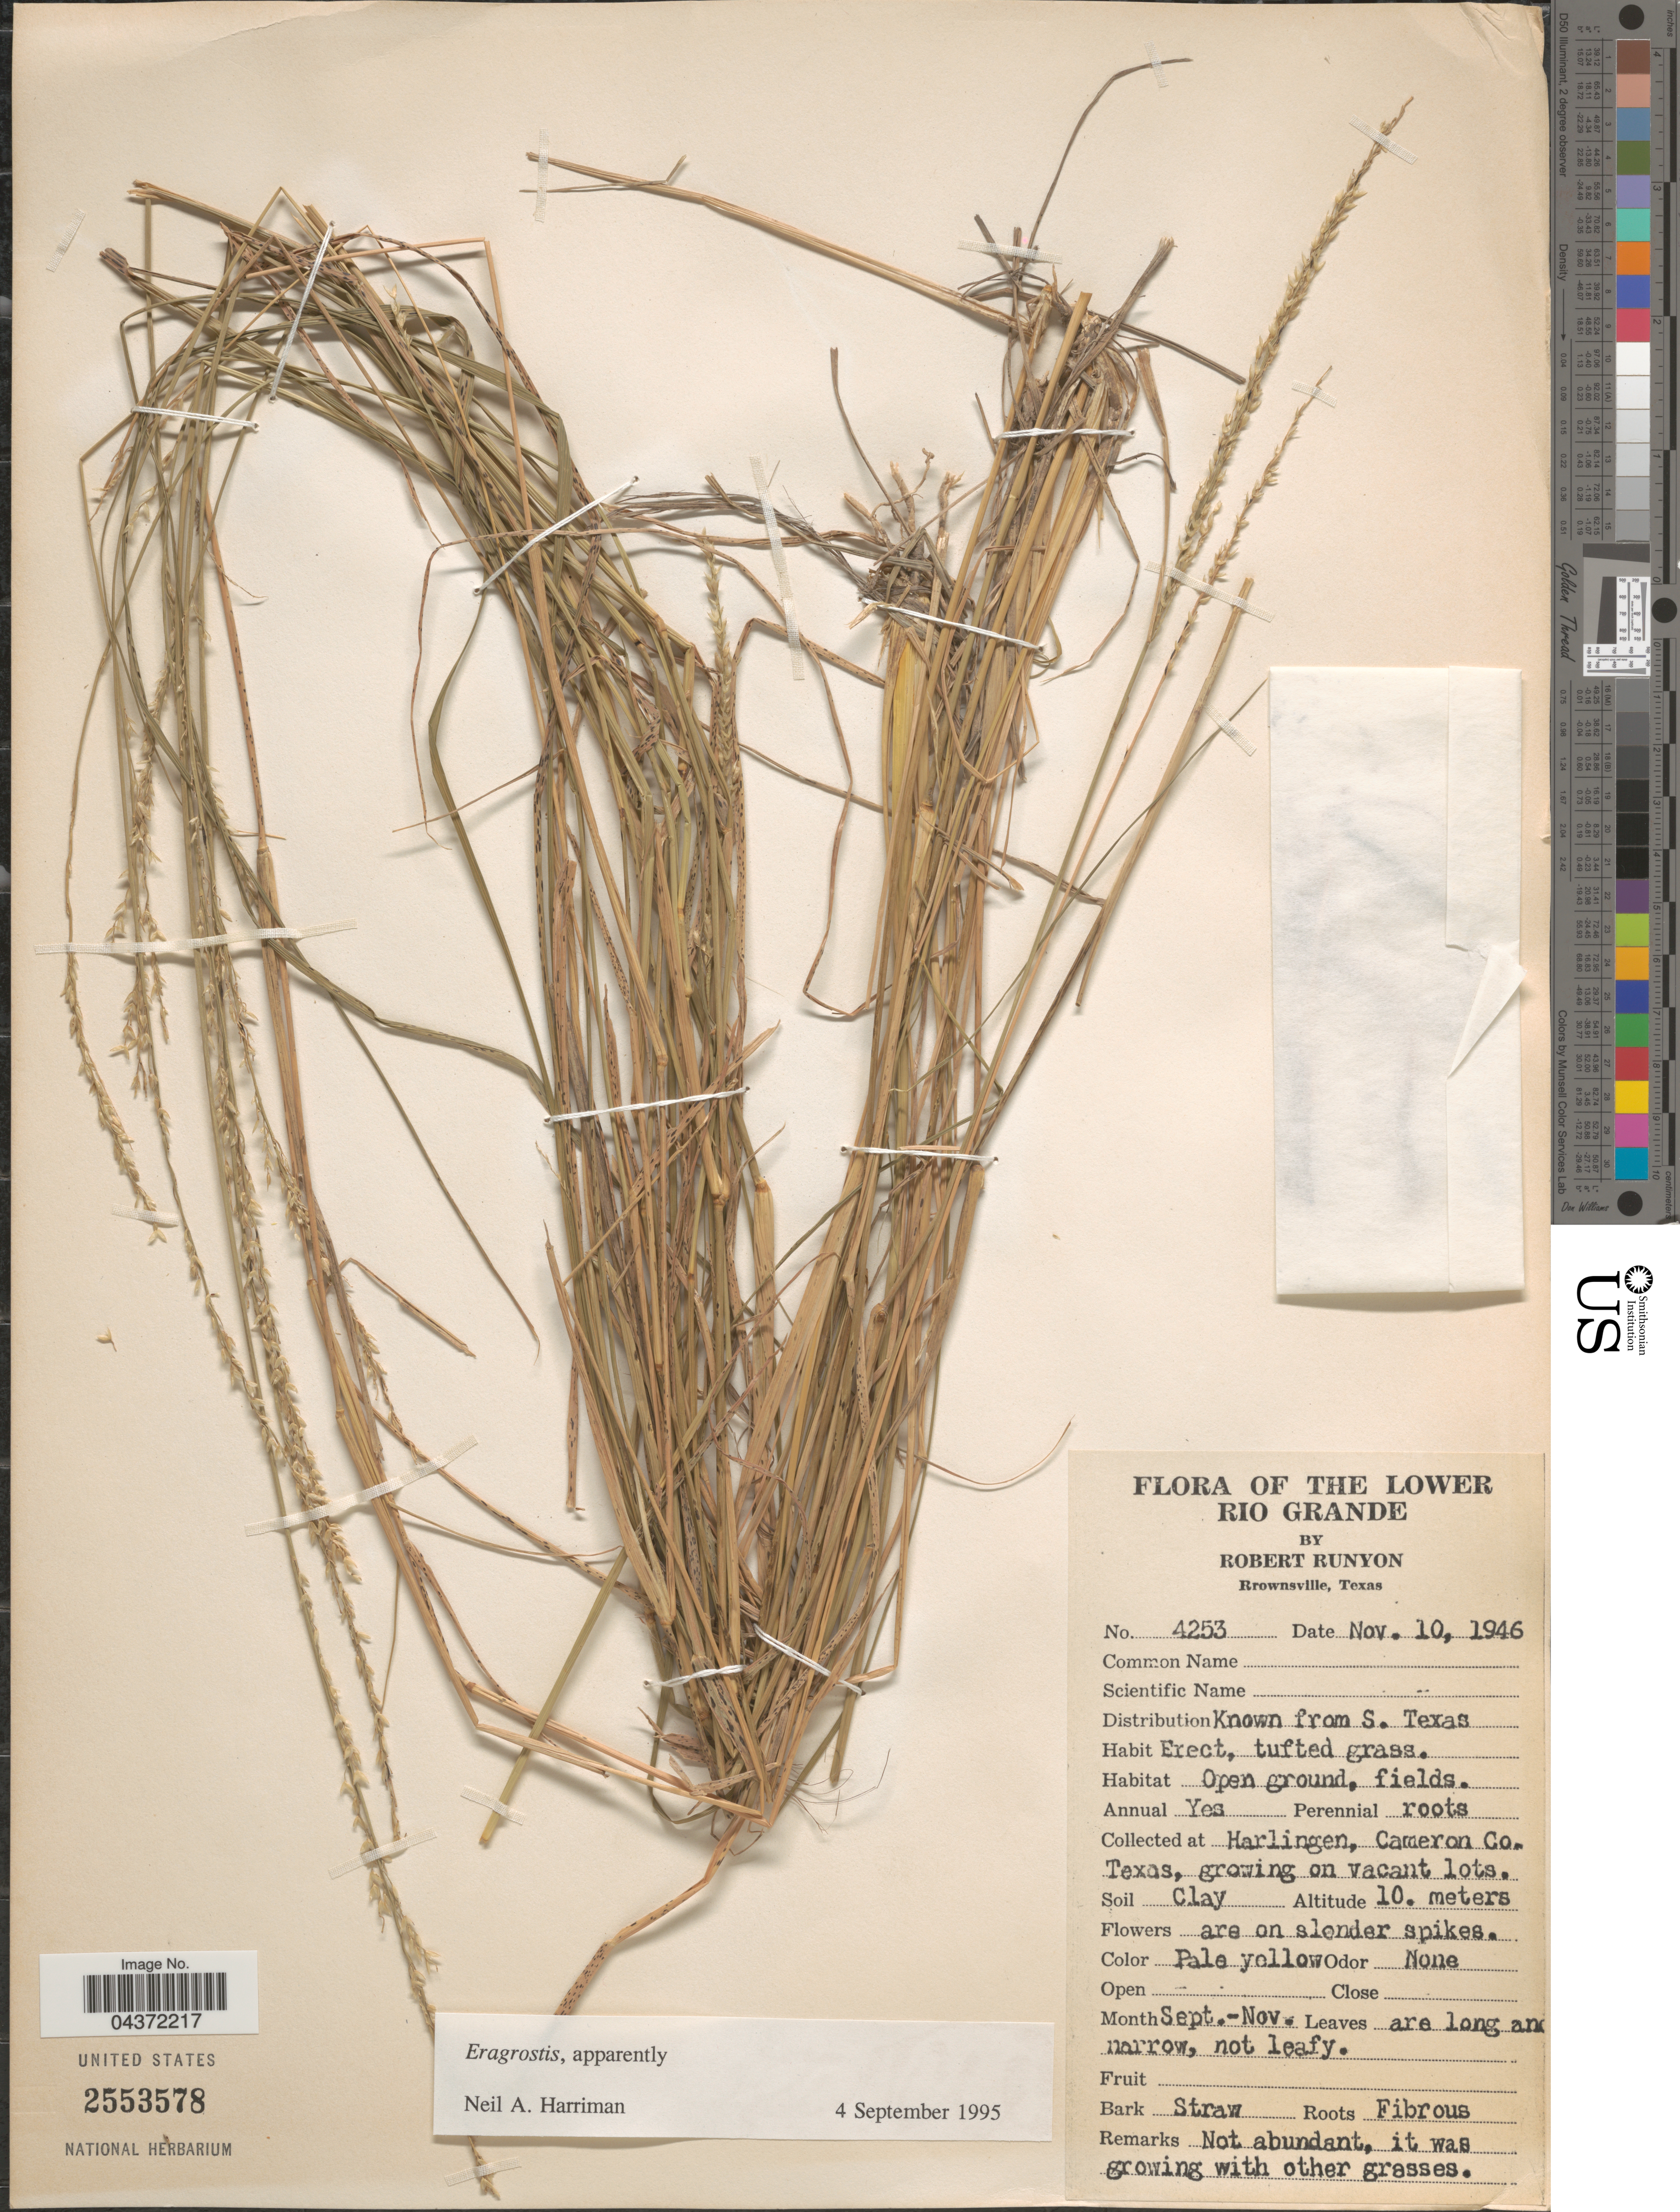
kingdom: Plantae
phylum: Tracheophyta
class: Liliopsida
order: Poales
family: Poaceae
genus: Eragrostis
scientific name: Eragrostis sp.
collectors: R. Runyon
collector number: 4253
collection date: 1946-11-10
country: United States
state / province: Texas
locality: The Lower Rio Grande. Harlington, Cameron Co, growing on vacant lots.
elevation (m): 10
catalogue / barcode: US 2553578